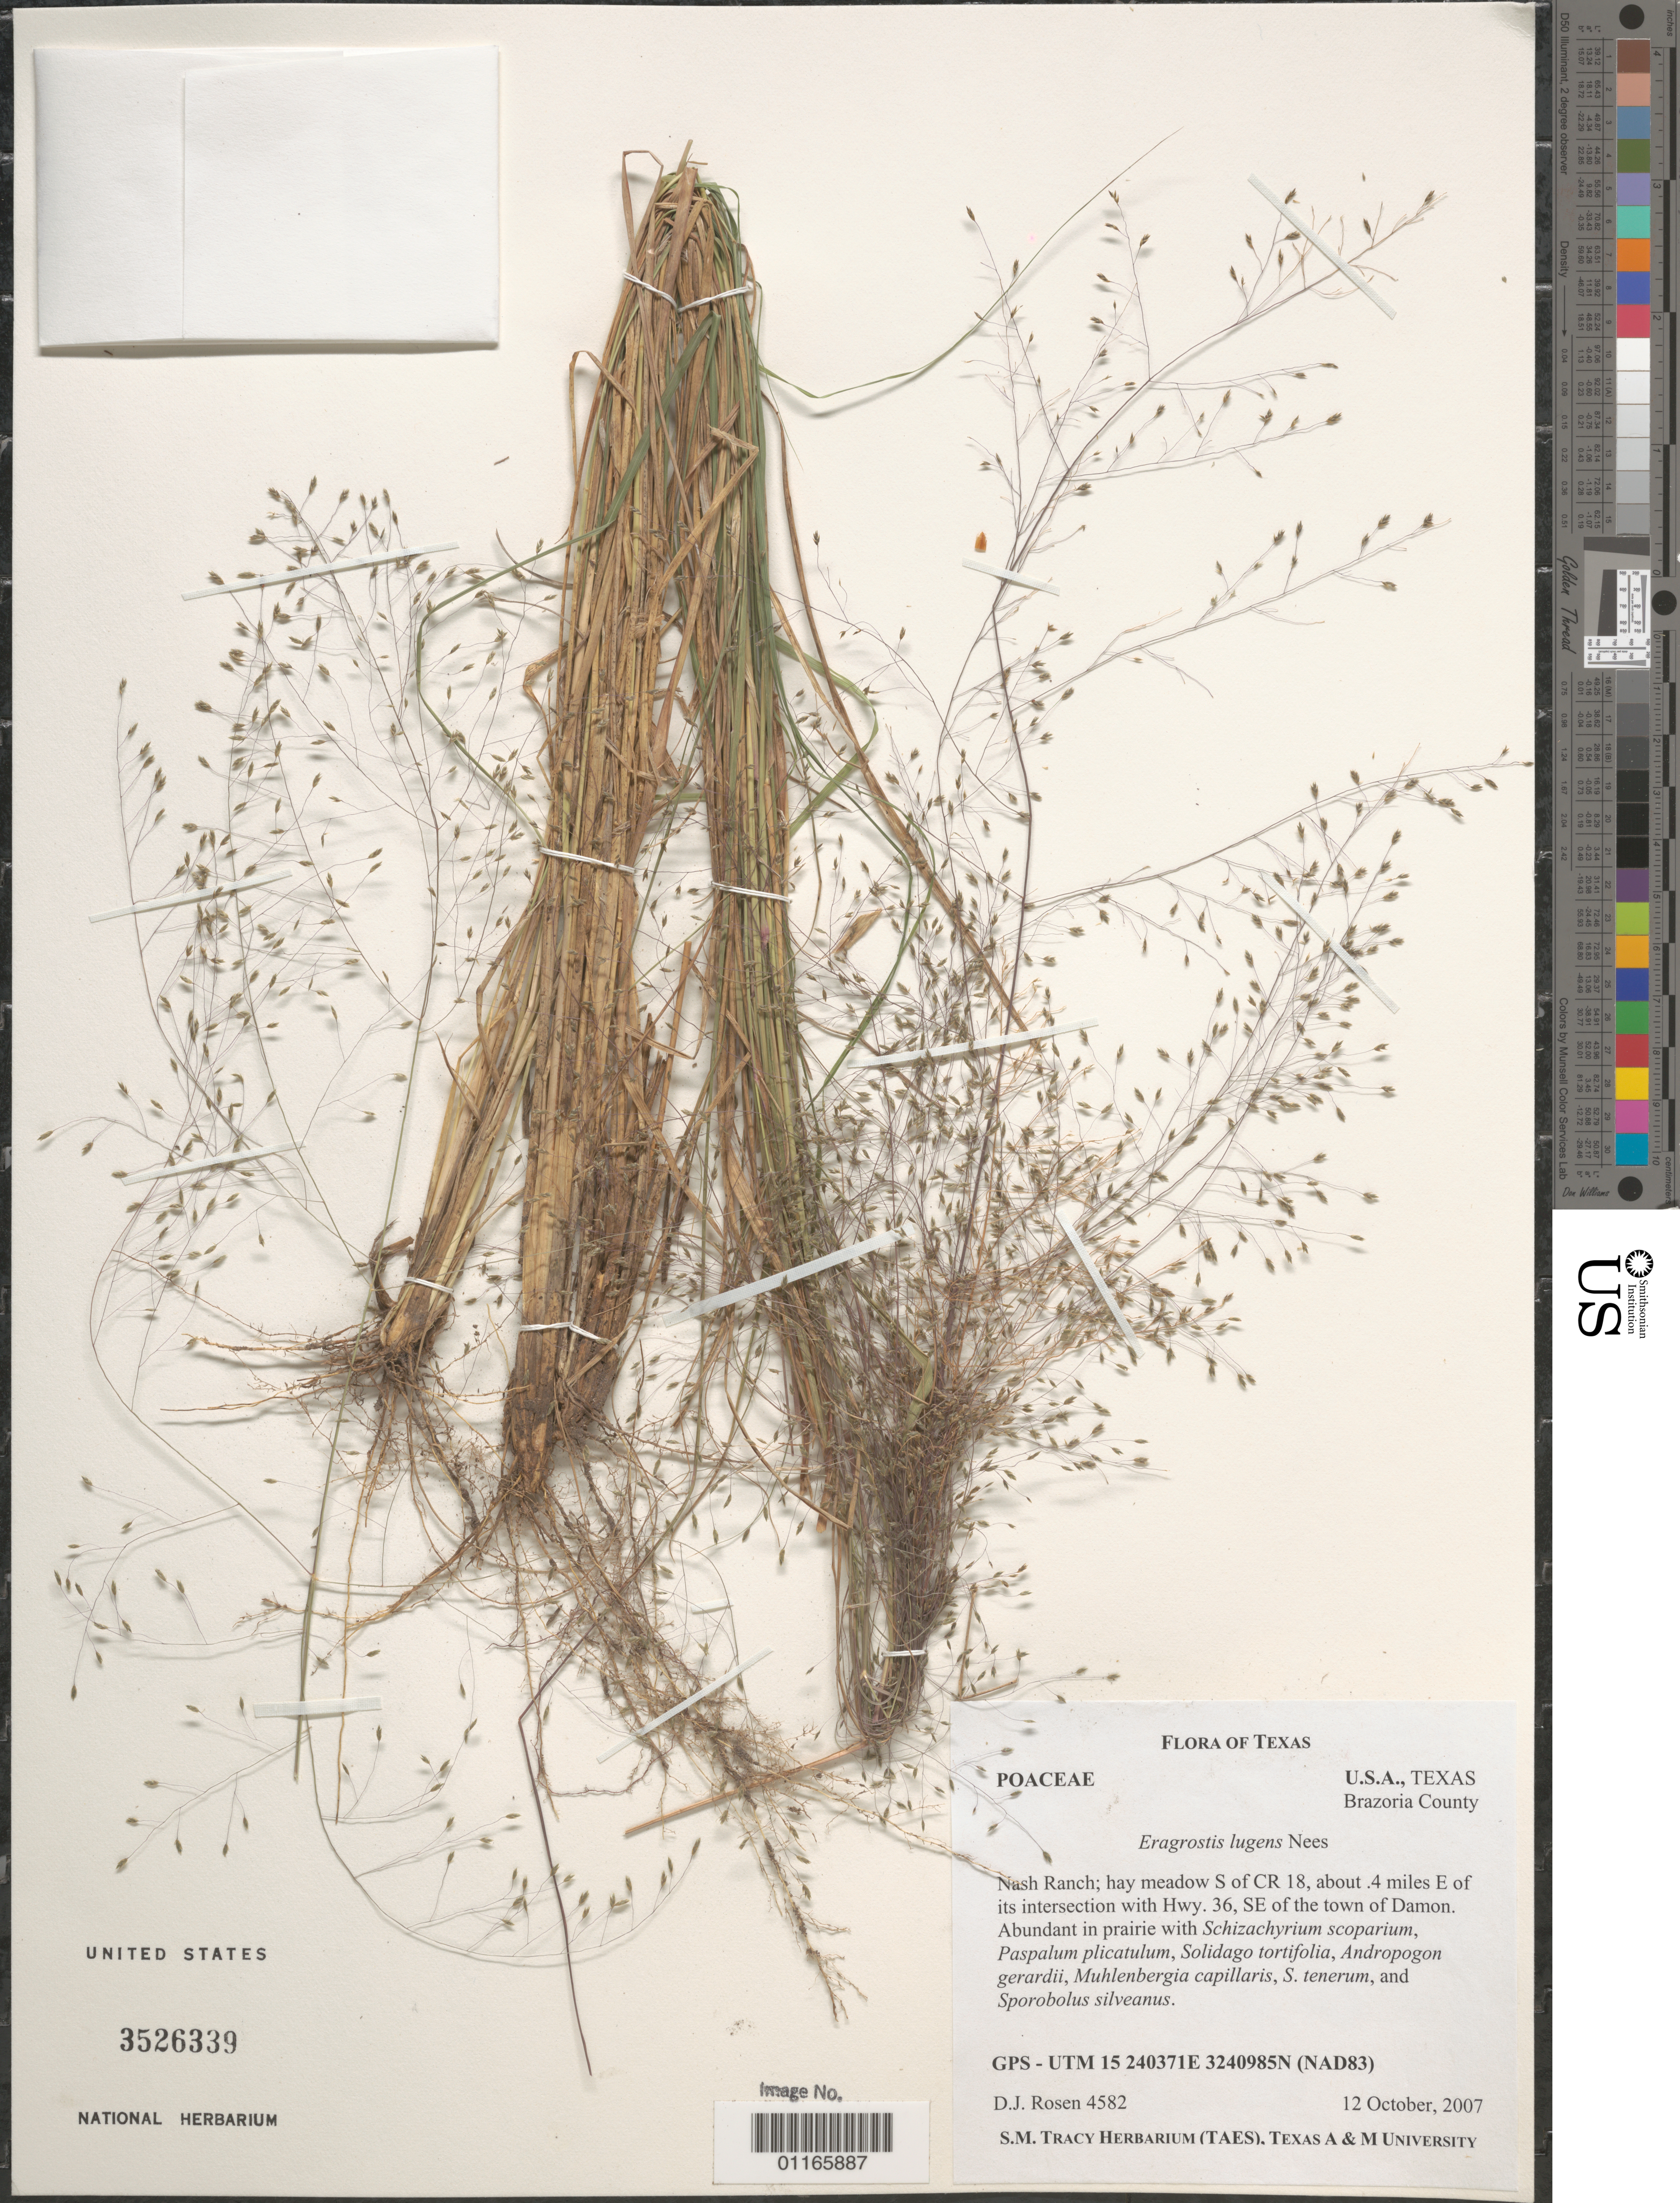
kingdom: Plantae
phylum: Tracheophyta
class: Liliopsida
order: Poales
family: Poaceae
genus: Eragrostis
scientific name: Eragrostis lugens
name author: Nees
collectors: D. J. Rosen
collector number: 4582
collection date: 2007-10-12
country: United States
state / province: Texas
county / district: Brazoria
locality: Nash Ranch; hay meadows S of CR 18, about 0.4 miles E of its intersection with Hwy. 36, SE of the town of Damon.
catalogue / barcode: US 3526339